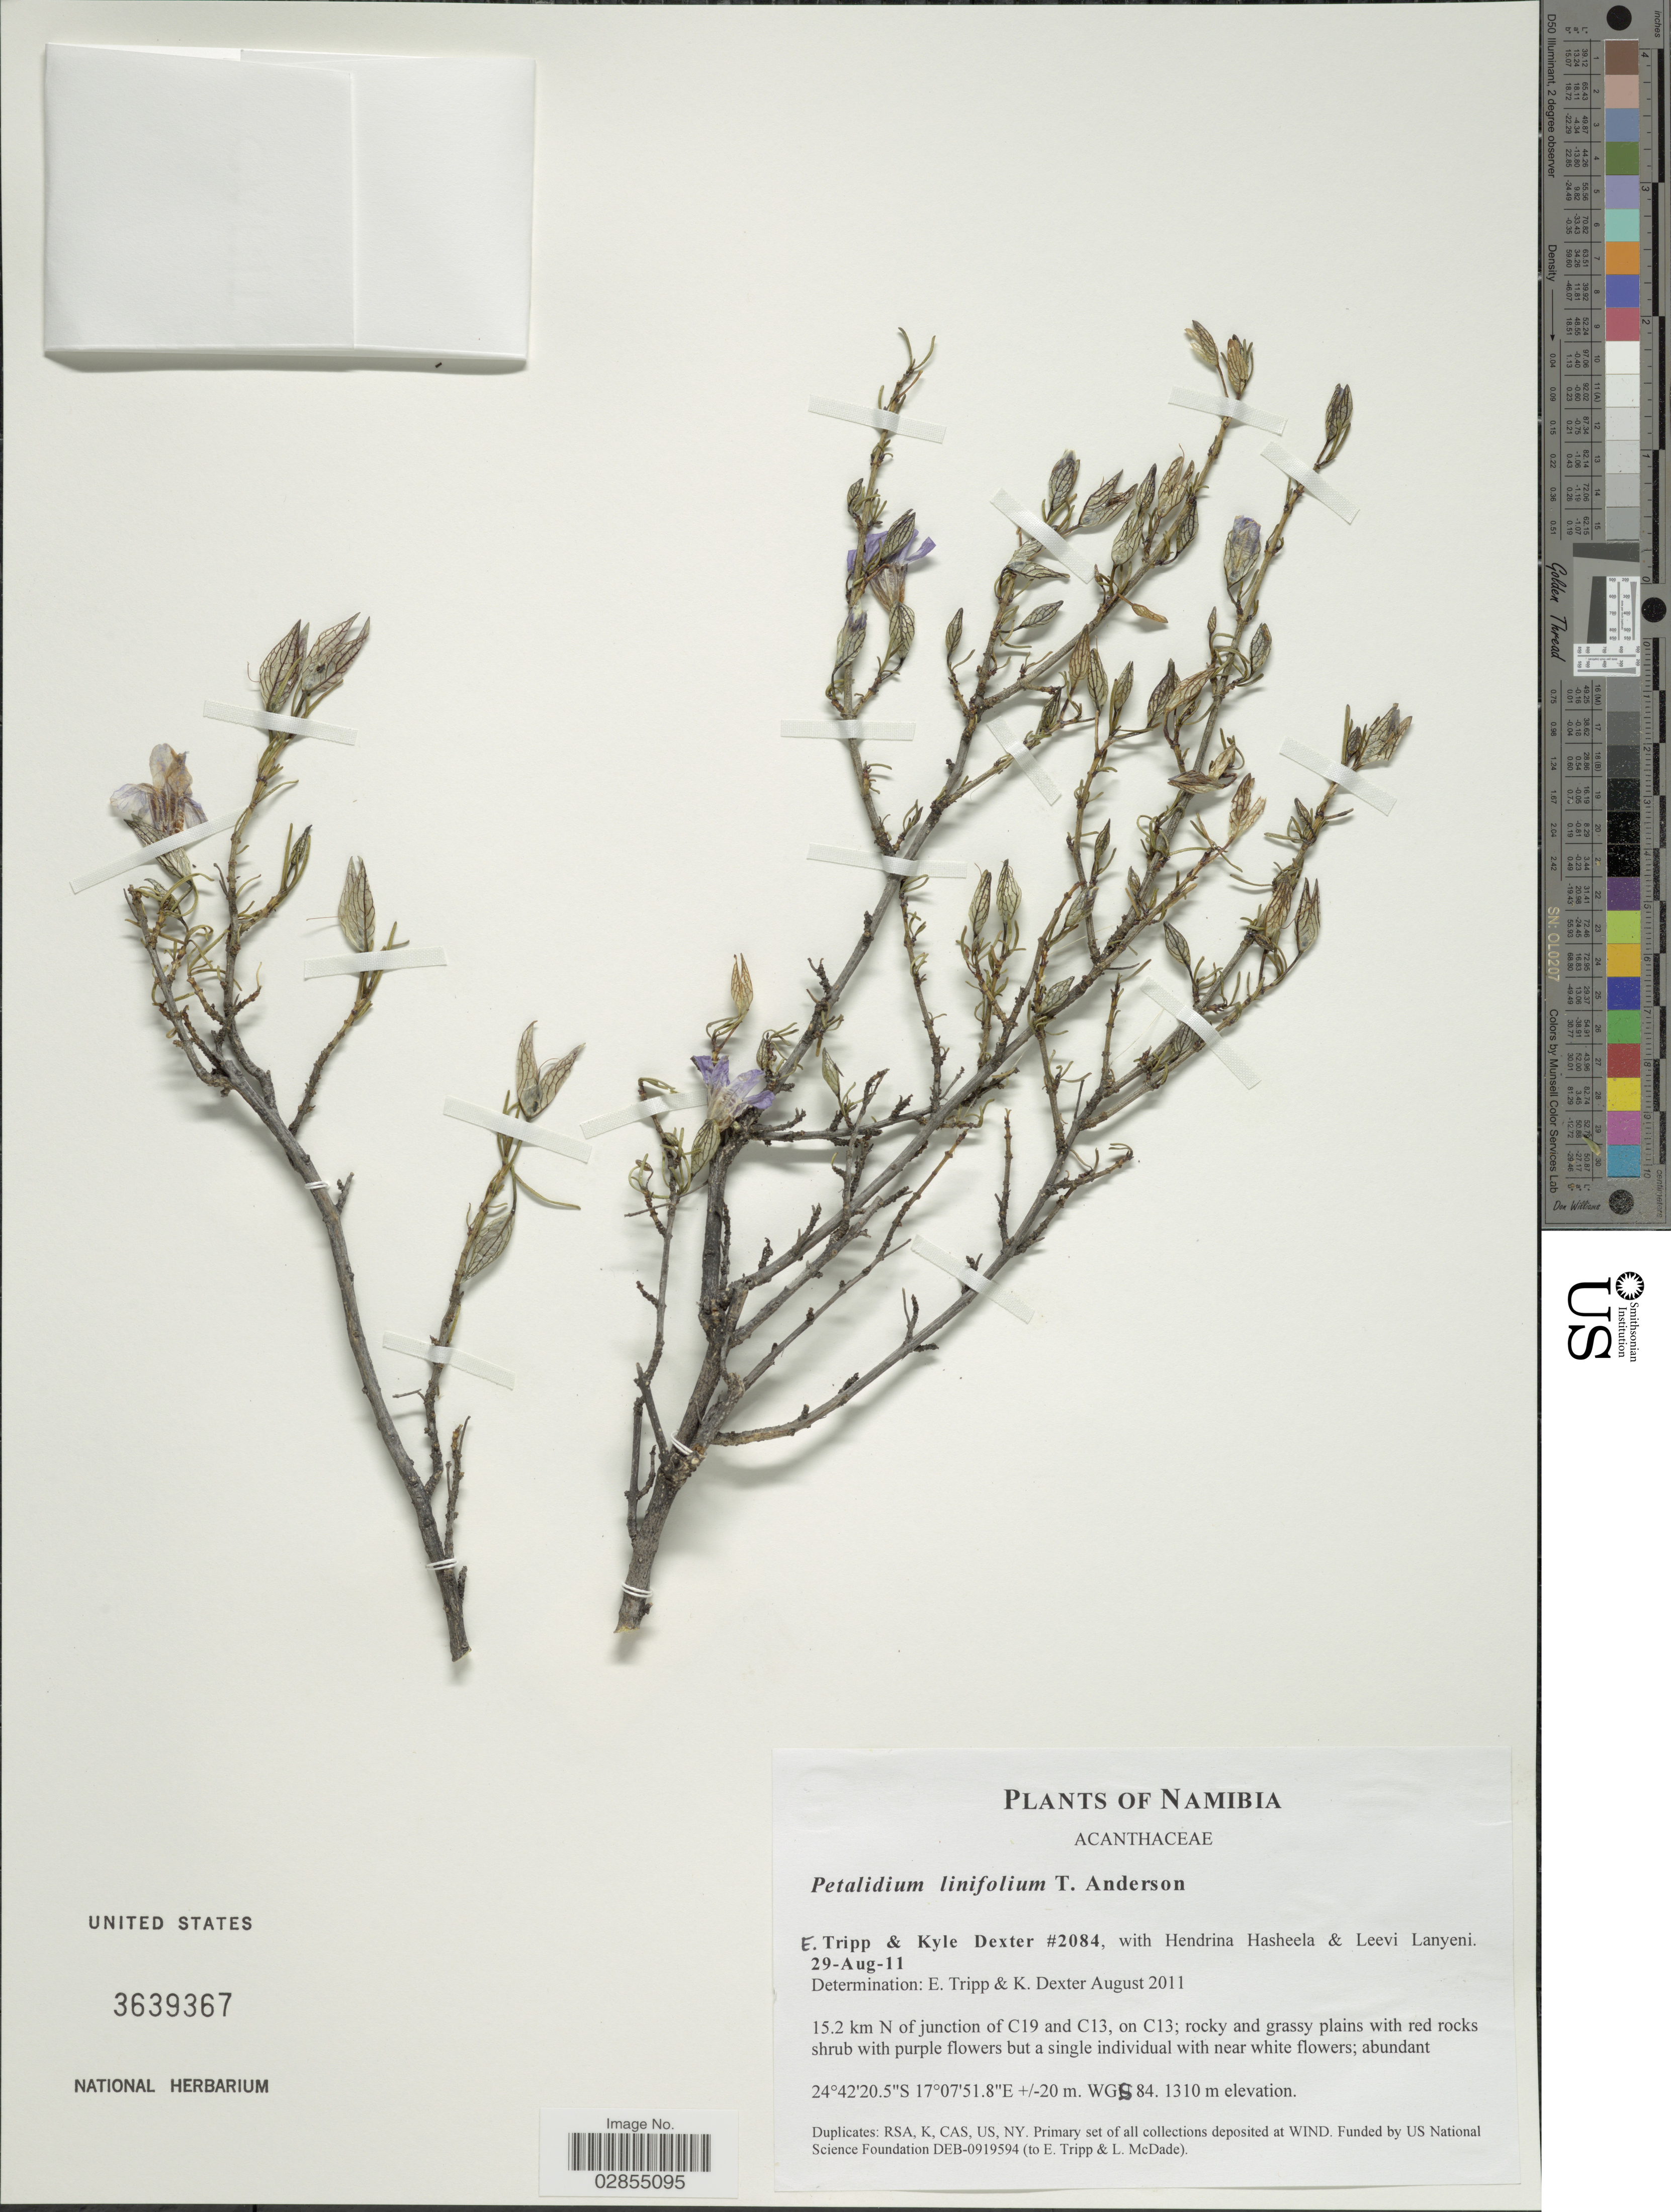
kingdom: Plantae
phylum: Tracheophyta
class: Magnoliopsida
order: Lamiales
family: Acanthaceae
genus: Petalidium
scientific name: Petalidium linifolium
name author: T. Anderson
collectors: E. Tripp, K. Dexter, H. Hasheela & L. Lanyeni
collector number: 2084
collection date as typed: Transcribed d/m/y: 29/8/11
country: Namibia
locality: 15.2 km N of junction of C19 and C13, on C13.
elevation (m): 1310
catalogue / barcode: US 3639367